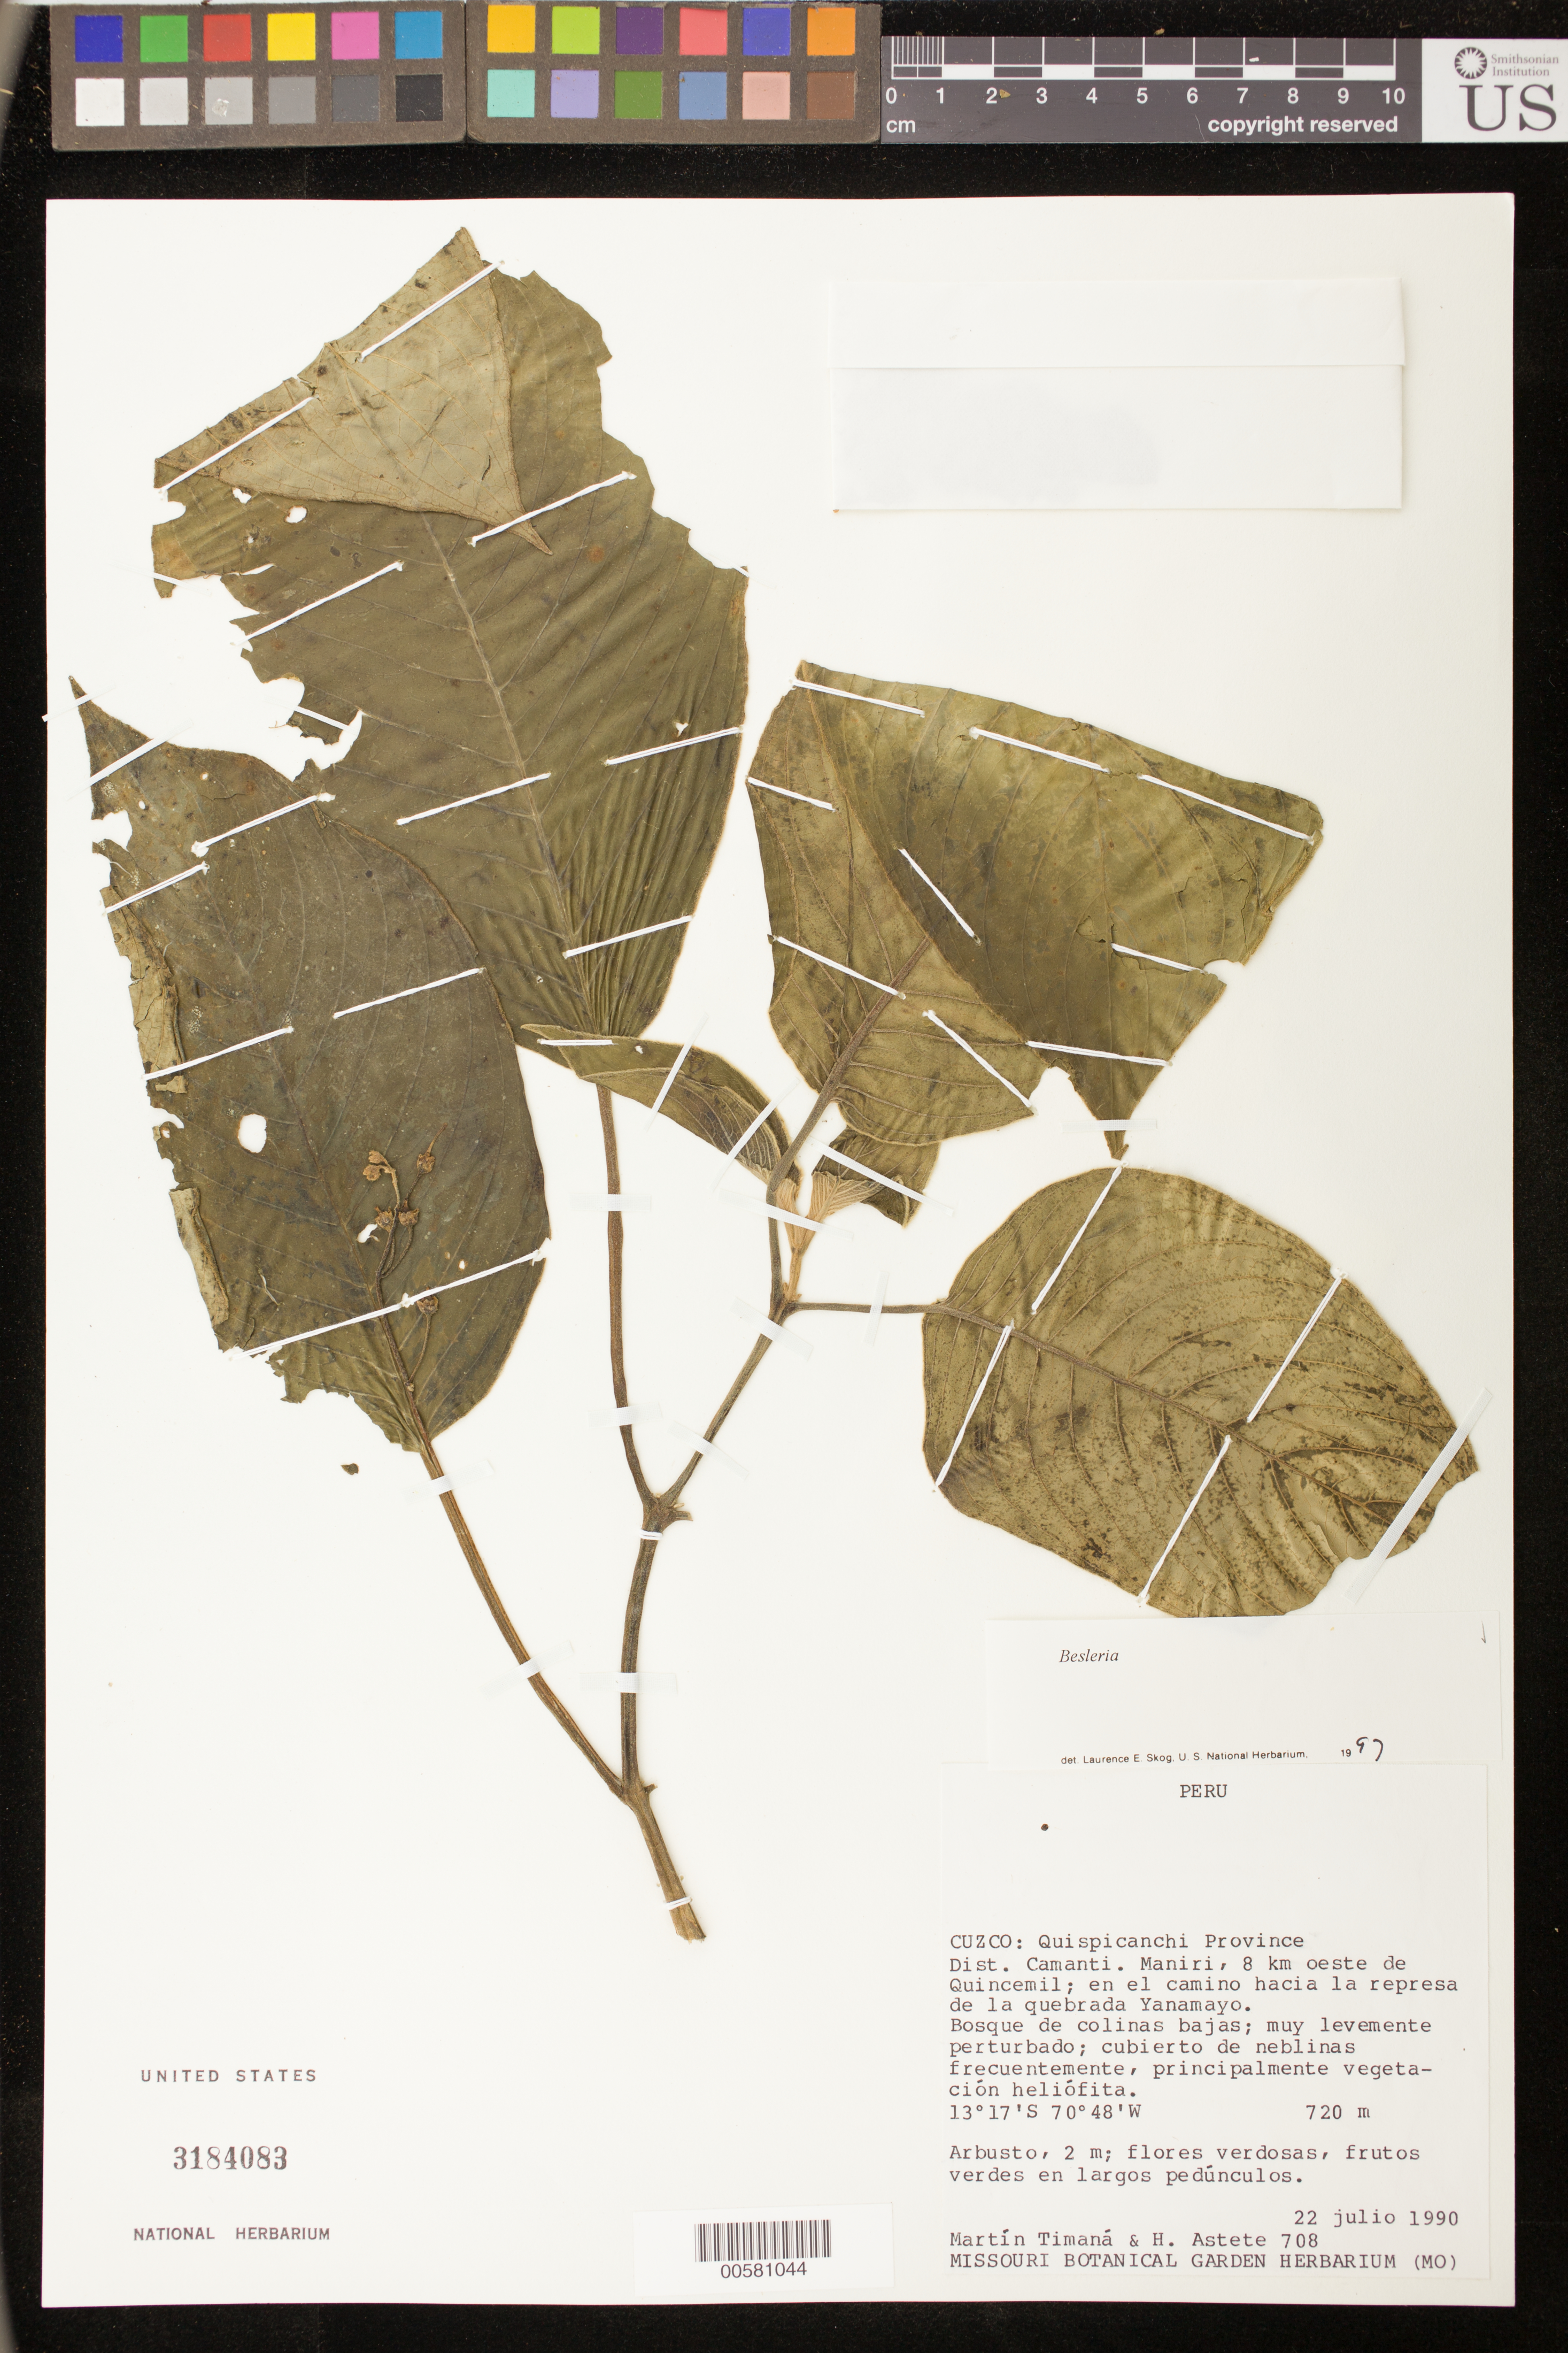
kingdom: Plantae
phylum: Tracheophyta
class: Magnoliopsida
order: Lamiales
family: Gesneriaceae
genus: Besleria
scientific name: Besleria sp.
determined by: Skog, Laurence E.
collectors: M. E. Timaná & H. Astete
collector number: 708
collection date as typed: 22 Jul 1990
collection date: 1990-07-22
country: Peru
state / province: Cusco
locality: Prov. Quispicanchi, Dtto. Camanti; Maniri, 8 km oeste de Quincemil; en el camino hacia la represa de la quebrada Yanamayo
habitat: Bosque de colinas bajas; muy levemente perturbado; cubierto de neblinas frecuentemente, principalmente vegetación heliófita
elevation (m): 720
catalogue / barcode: US 3184083